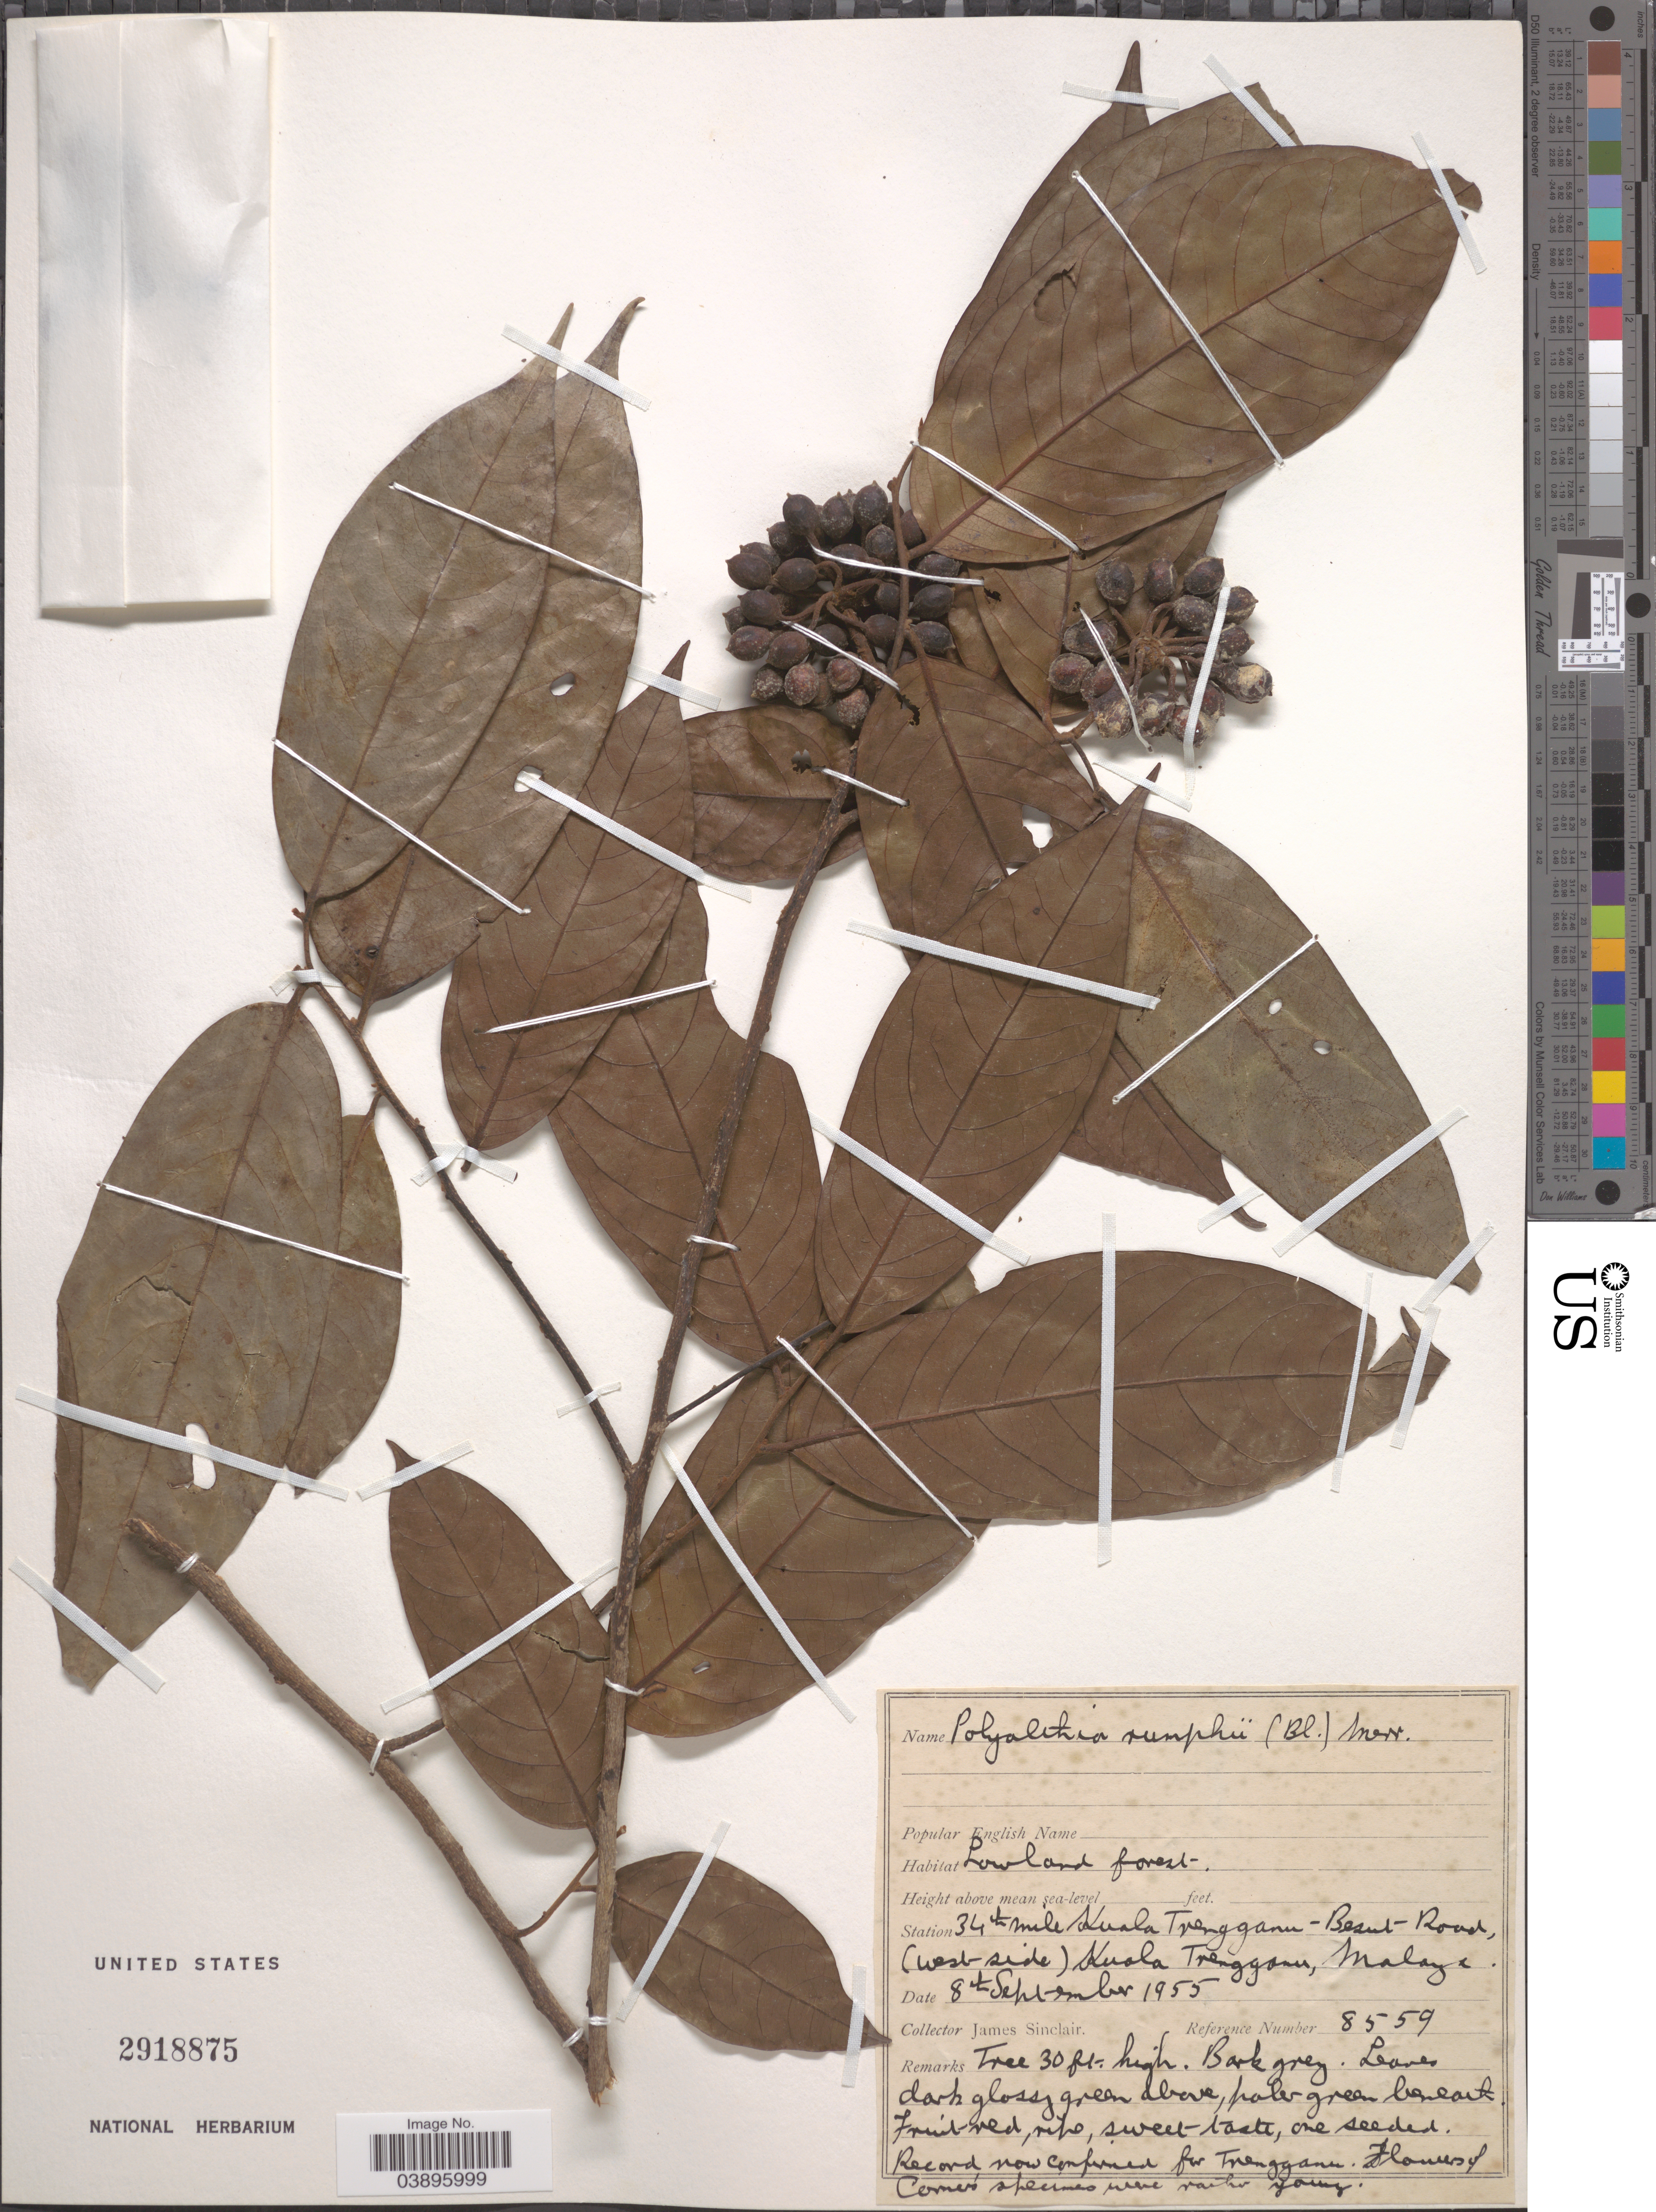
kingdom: Plantae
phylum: Tracheophyta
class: Magnoliopsida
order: Magnoliales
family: Annonaceae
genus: Polyalthia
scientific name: Polyalthia rumphii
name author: (Blume ex Hensch.) Merr.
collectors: J. Sinclair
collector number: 8559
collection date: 1955-09-08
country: Malaysia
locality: Station 34th mile Kuala Trengganu-Besut Road (west side) Kuala Trengganu, Malaya.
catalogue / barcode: US 2918875